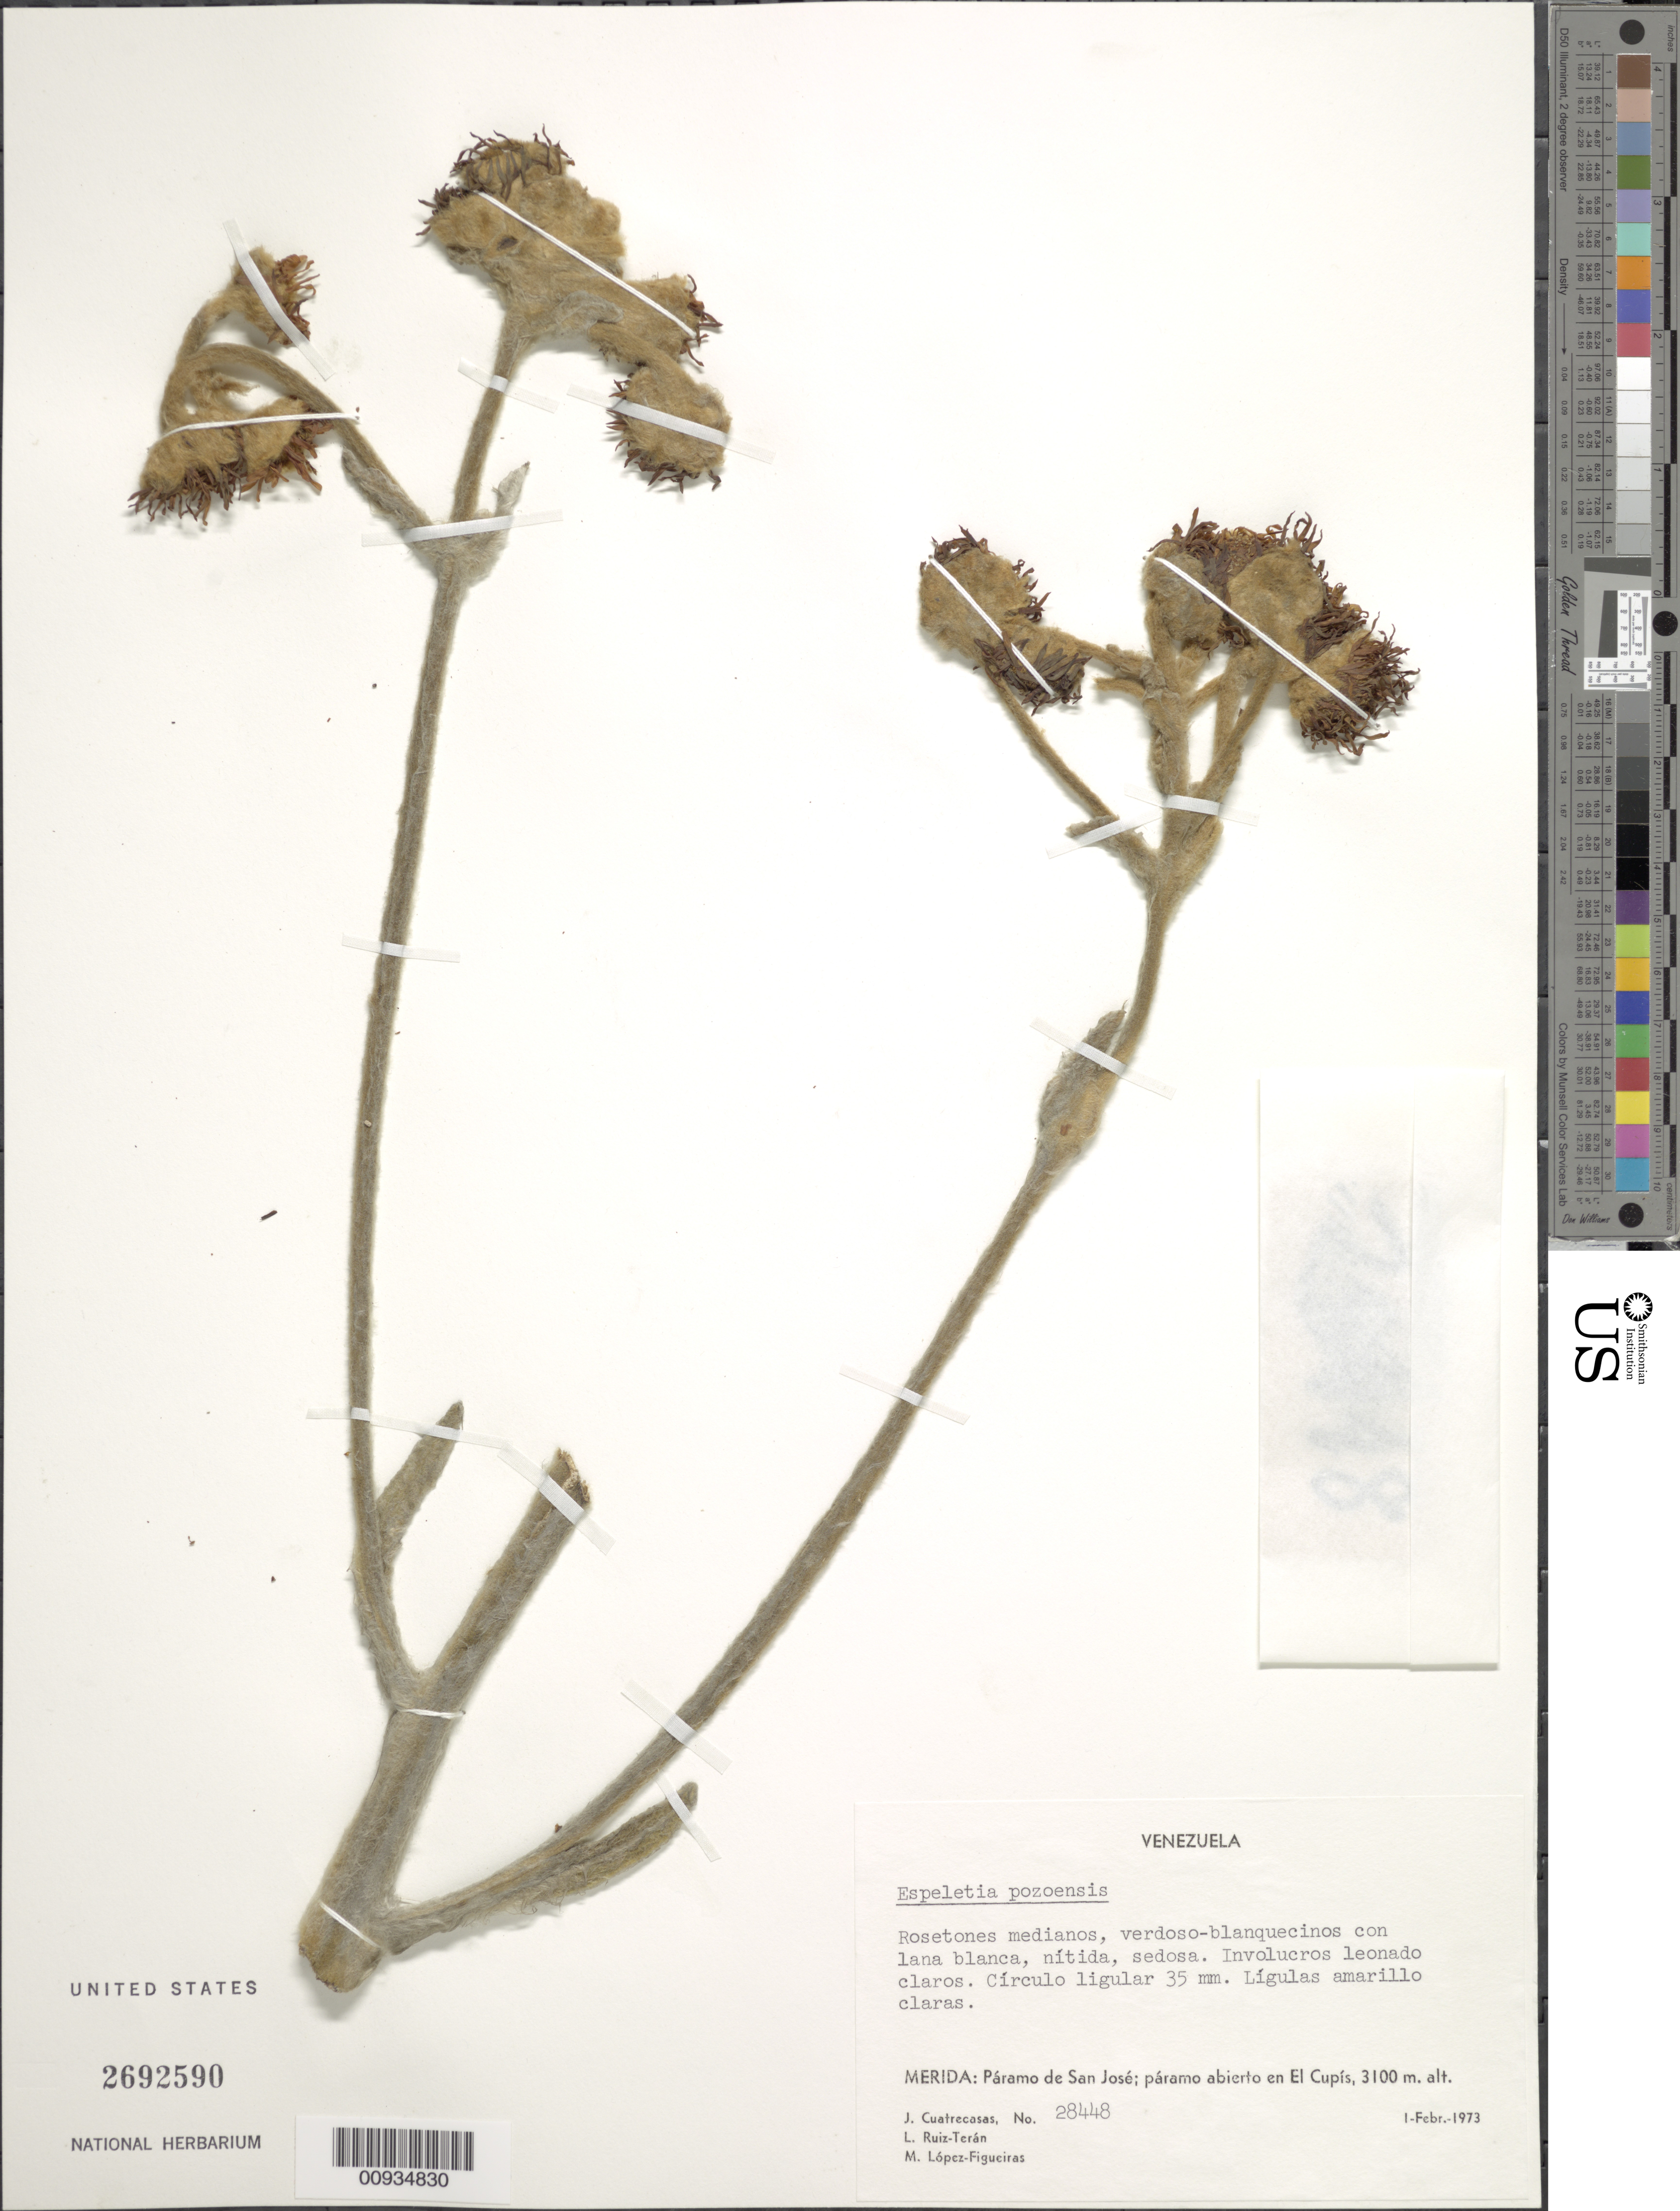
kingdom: Plantae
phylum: Tracheophyta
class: Magnoliopsida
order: Asterales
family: Asteraceae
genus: Espeletiopsis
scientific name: Espeletiopsis pozoensis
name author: (Cuatrec.) Cuatrec.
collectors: J. Cuatrecasas, L. E. Ruíz-Terán & M. López Figueiras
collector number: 28448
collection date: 1973-02-01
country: Venezuela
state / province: Mérida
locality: Paramo de San Jose, paramo abierto en El Cupis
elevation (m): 3100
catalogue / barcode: US 2692590